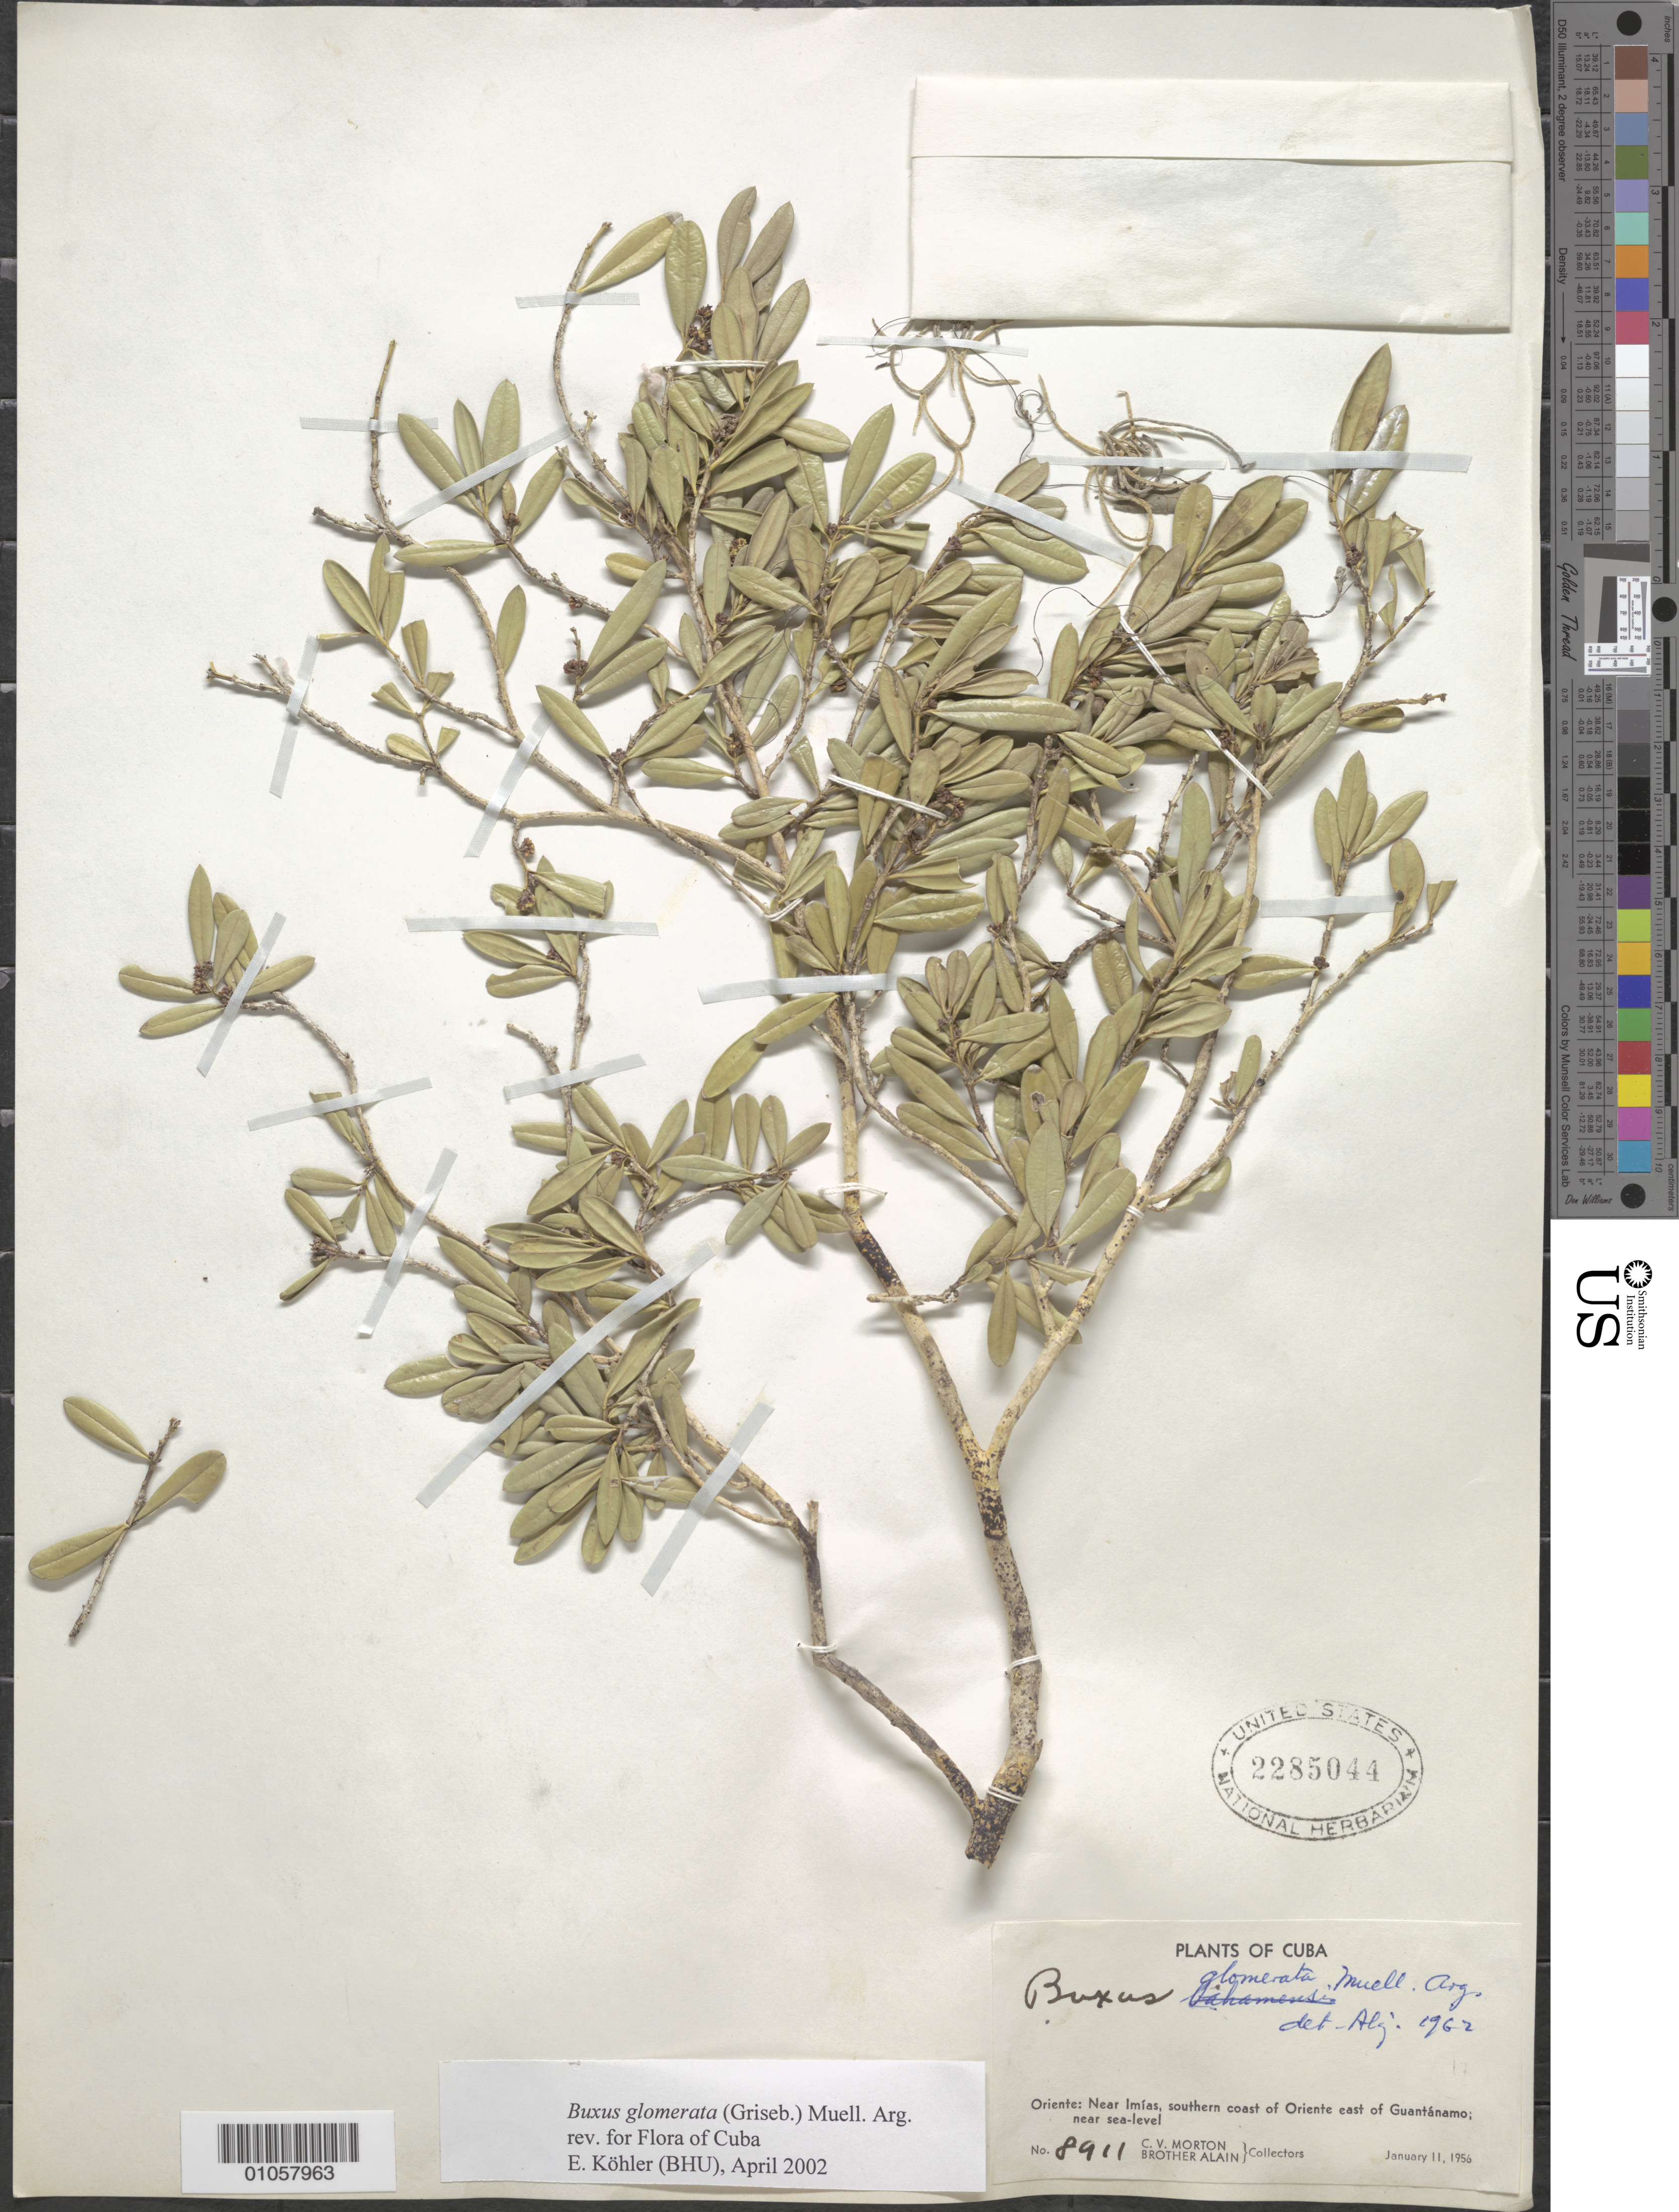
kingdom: Plantae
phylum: Tracheophyta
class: Magnoliopsida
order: Buxales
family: Buxaceae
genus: Buxus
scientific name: Buxus glomerata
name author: (Griseb.) Müll. Arg.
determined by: Kohler, E.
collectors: C. V. Morton & A. H. Liogier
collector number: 8911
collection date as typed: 11 Jan 1956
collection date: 1956-01-11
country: Cuba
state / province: Guantanamo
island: Cuba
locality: Near Imías, southern coast of Oriente, E of Guantánamo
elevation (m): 0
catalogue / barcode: US 2285044